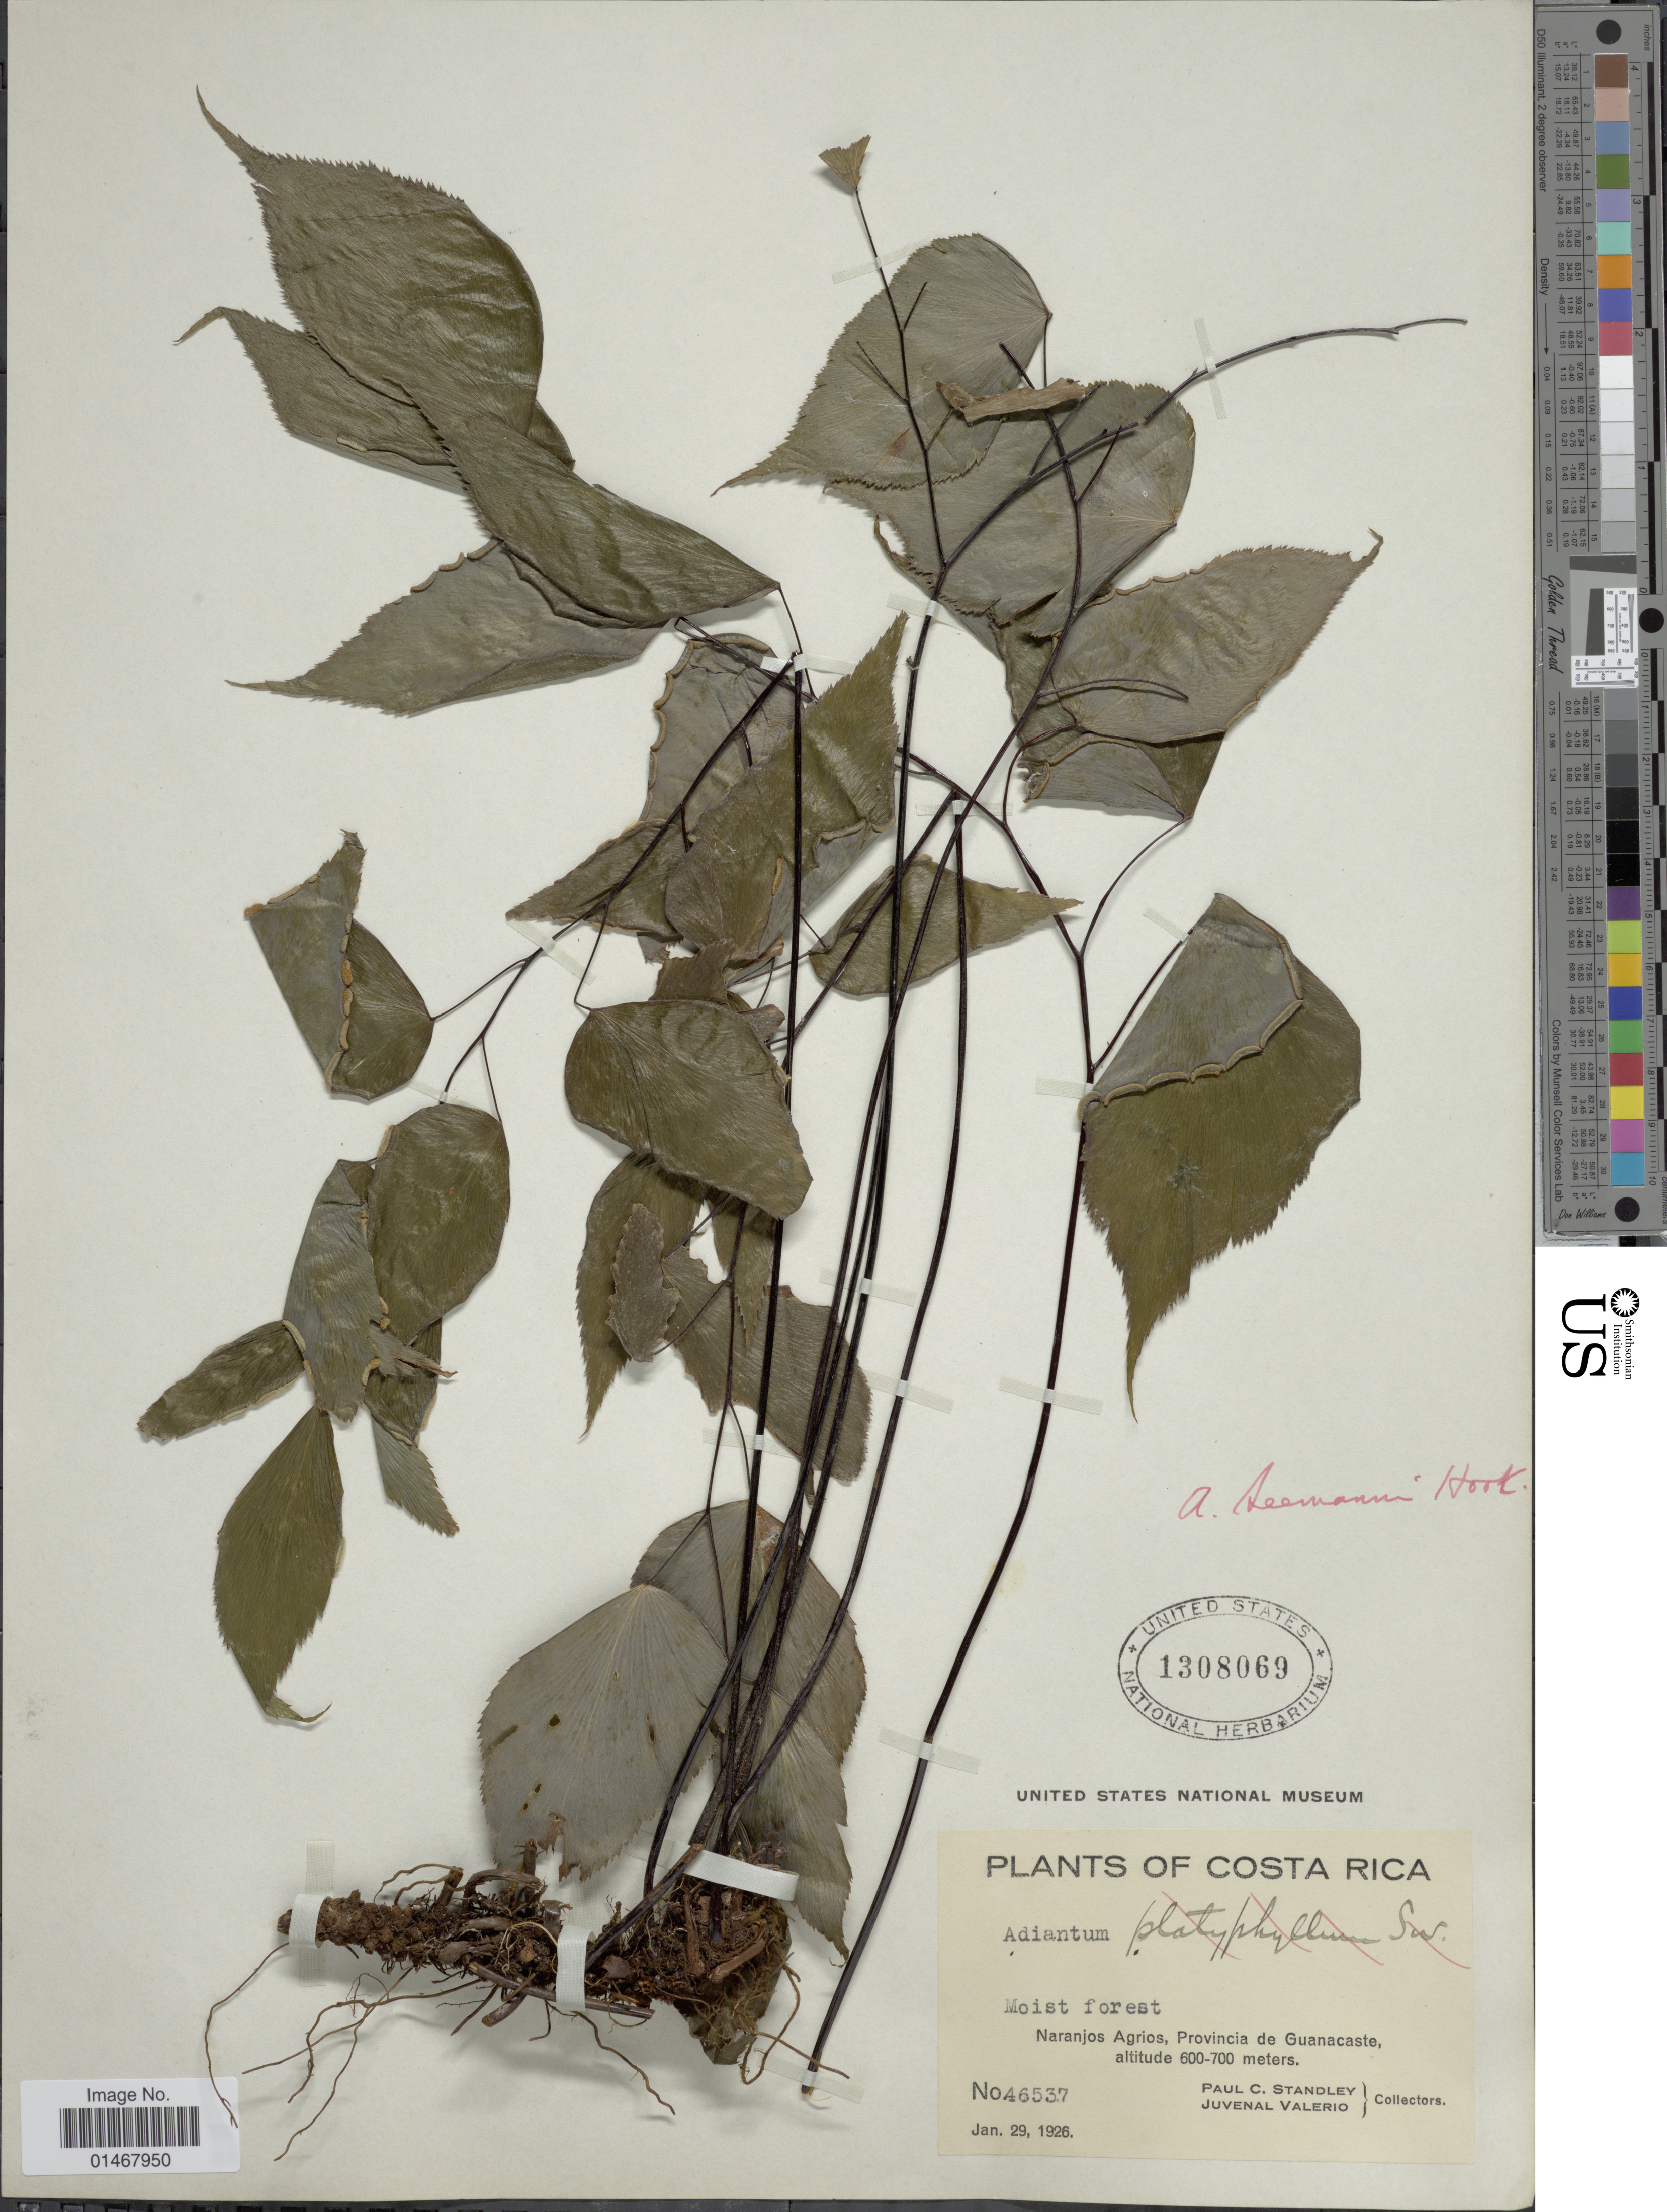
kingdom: Plantae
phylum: Tracheophyta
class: Polypodiopsida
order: Polypodiales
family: Pteridaceae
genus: Adiantum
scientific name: Adiantum seemannii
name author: Hook.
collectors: P. C. Standley & J. Valerio R.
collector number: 46537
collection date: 1926-01-29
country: Costa Rica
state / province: Guanacaste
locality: Moist forest, Naranjos Agrios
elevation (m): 600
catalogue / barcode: US 1308069